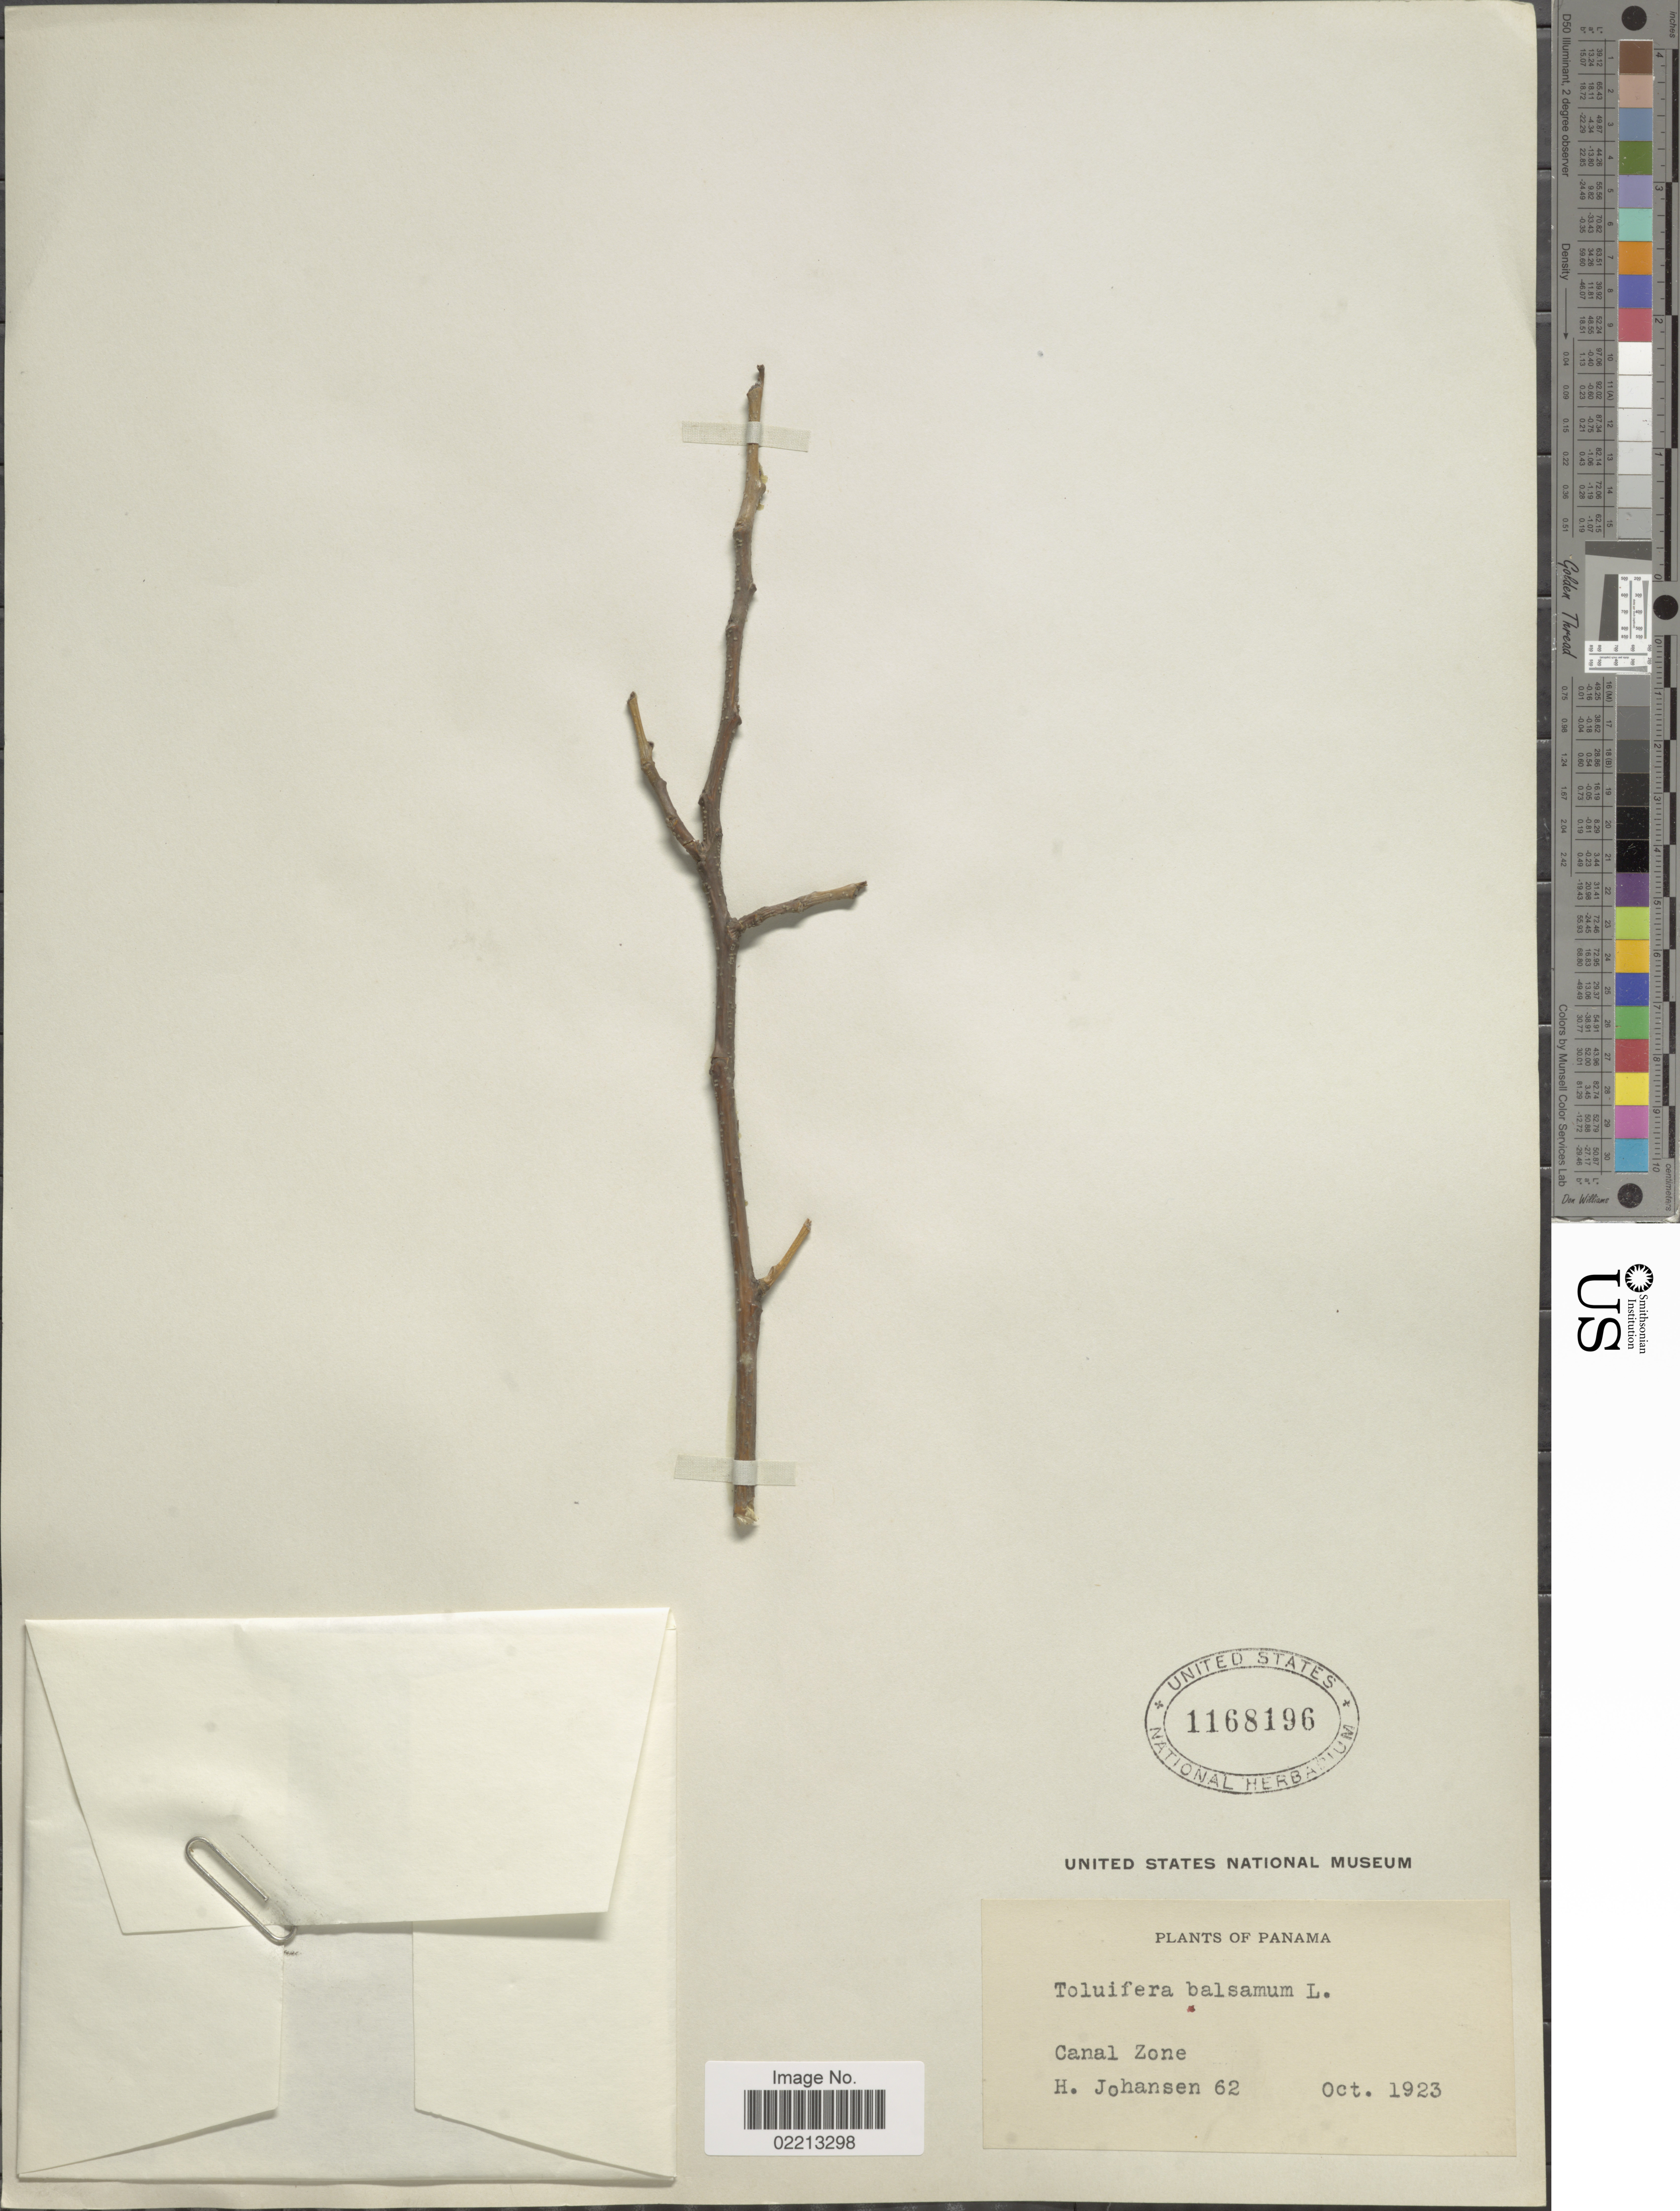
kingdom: Plantae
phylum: Tracheophyta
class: Magnoliopsida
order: Fabales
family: Fabaceae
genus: Myroxylon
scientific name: Myroxylon sp.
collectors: H. Johansen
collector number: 62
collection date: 1923-10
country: Panama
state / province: Colón / Panamá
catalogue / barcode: US 1168196